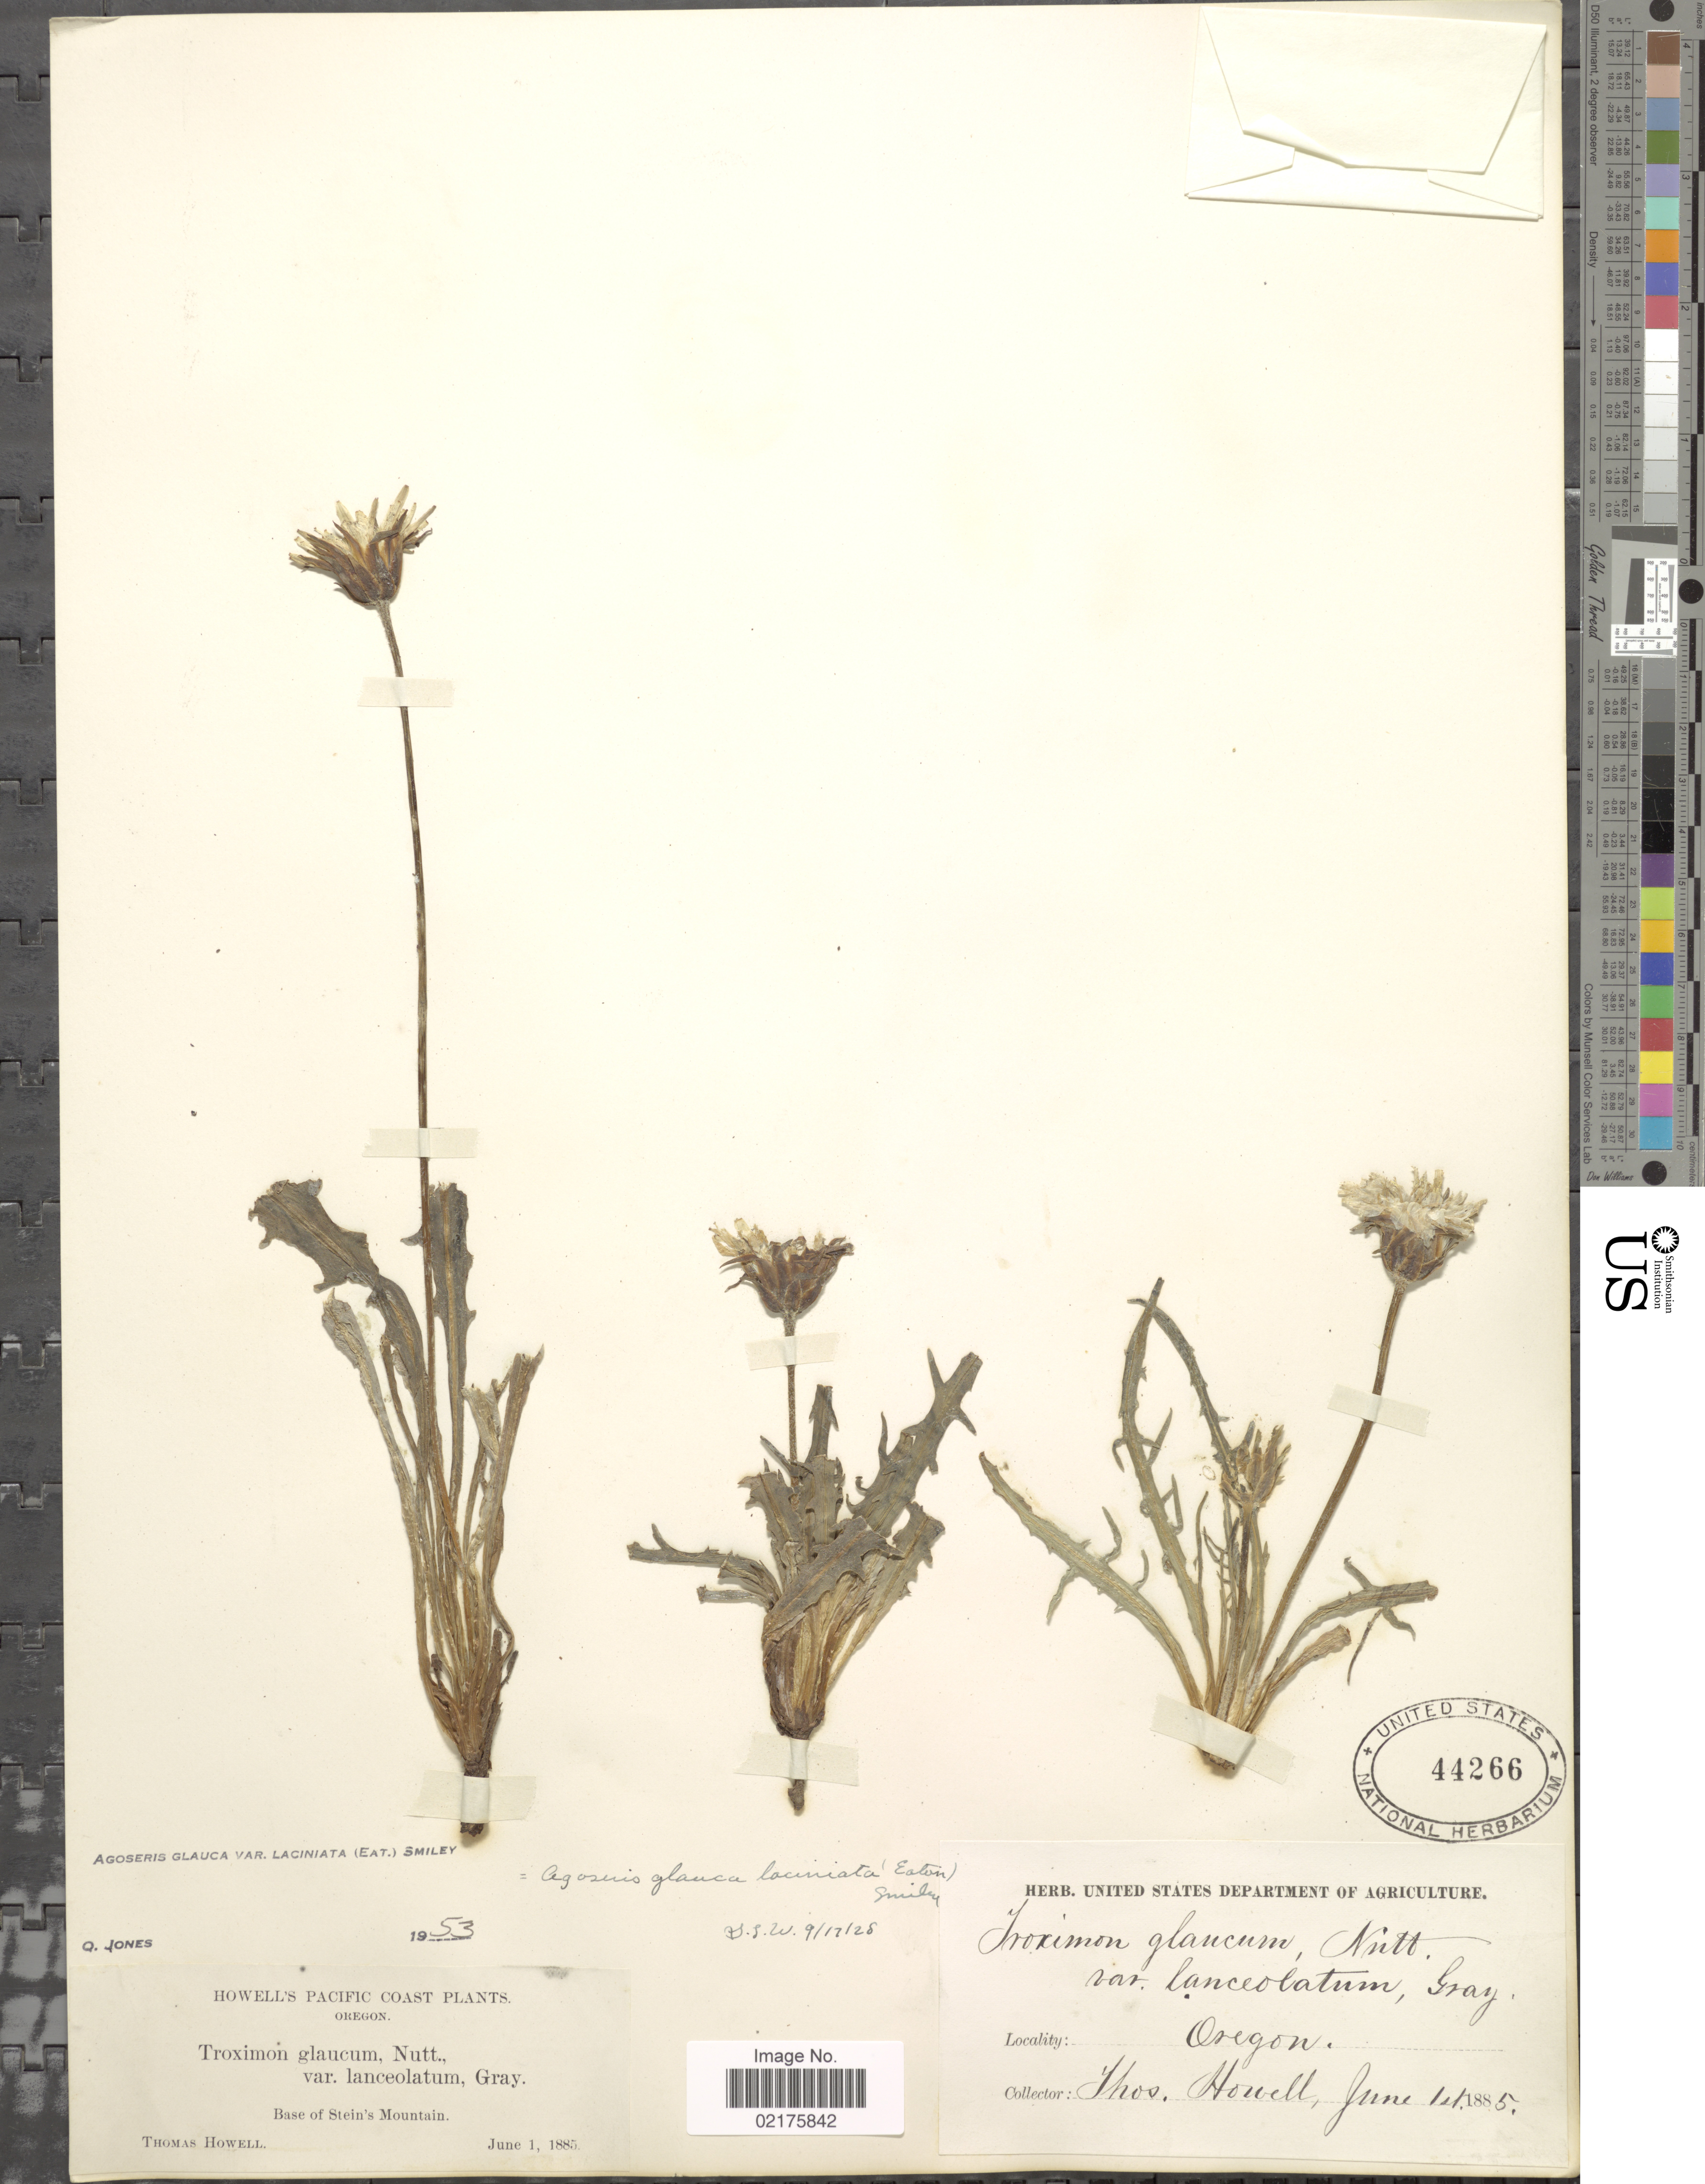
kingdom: Plantae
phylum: Tracheophyta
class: Magnoliopsida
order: Asterales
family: Asteraceae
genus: Agoseris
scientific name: Agoseris parviflora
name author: (Nutt.) D. Dietr.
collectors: T. Howell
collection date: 1885-06-01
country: United States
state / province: Oregon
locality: Pacific Coast, Baste of Stein's Mountain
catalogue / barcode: US 44266